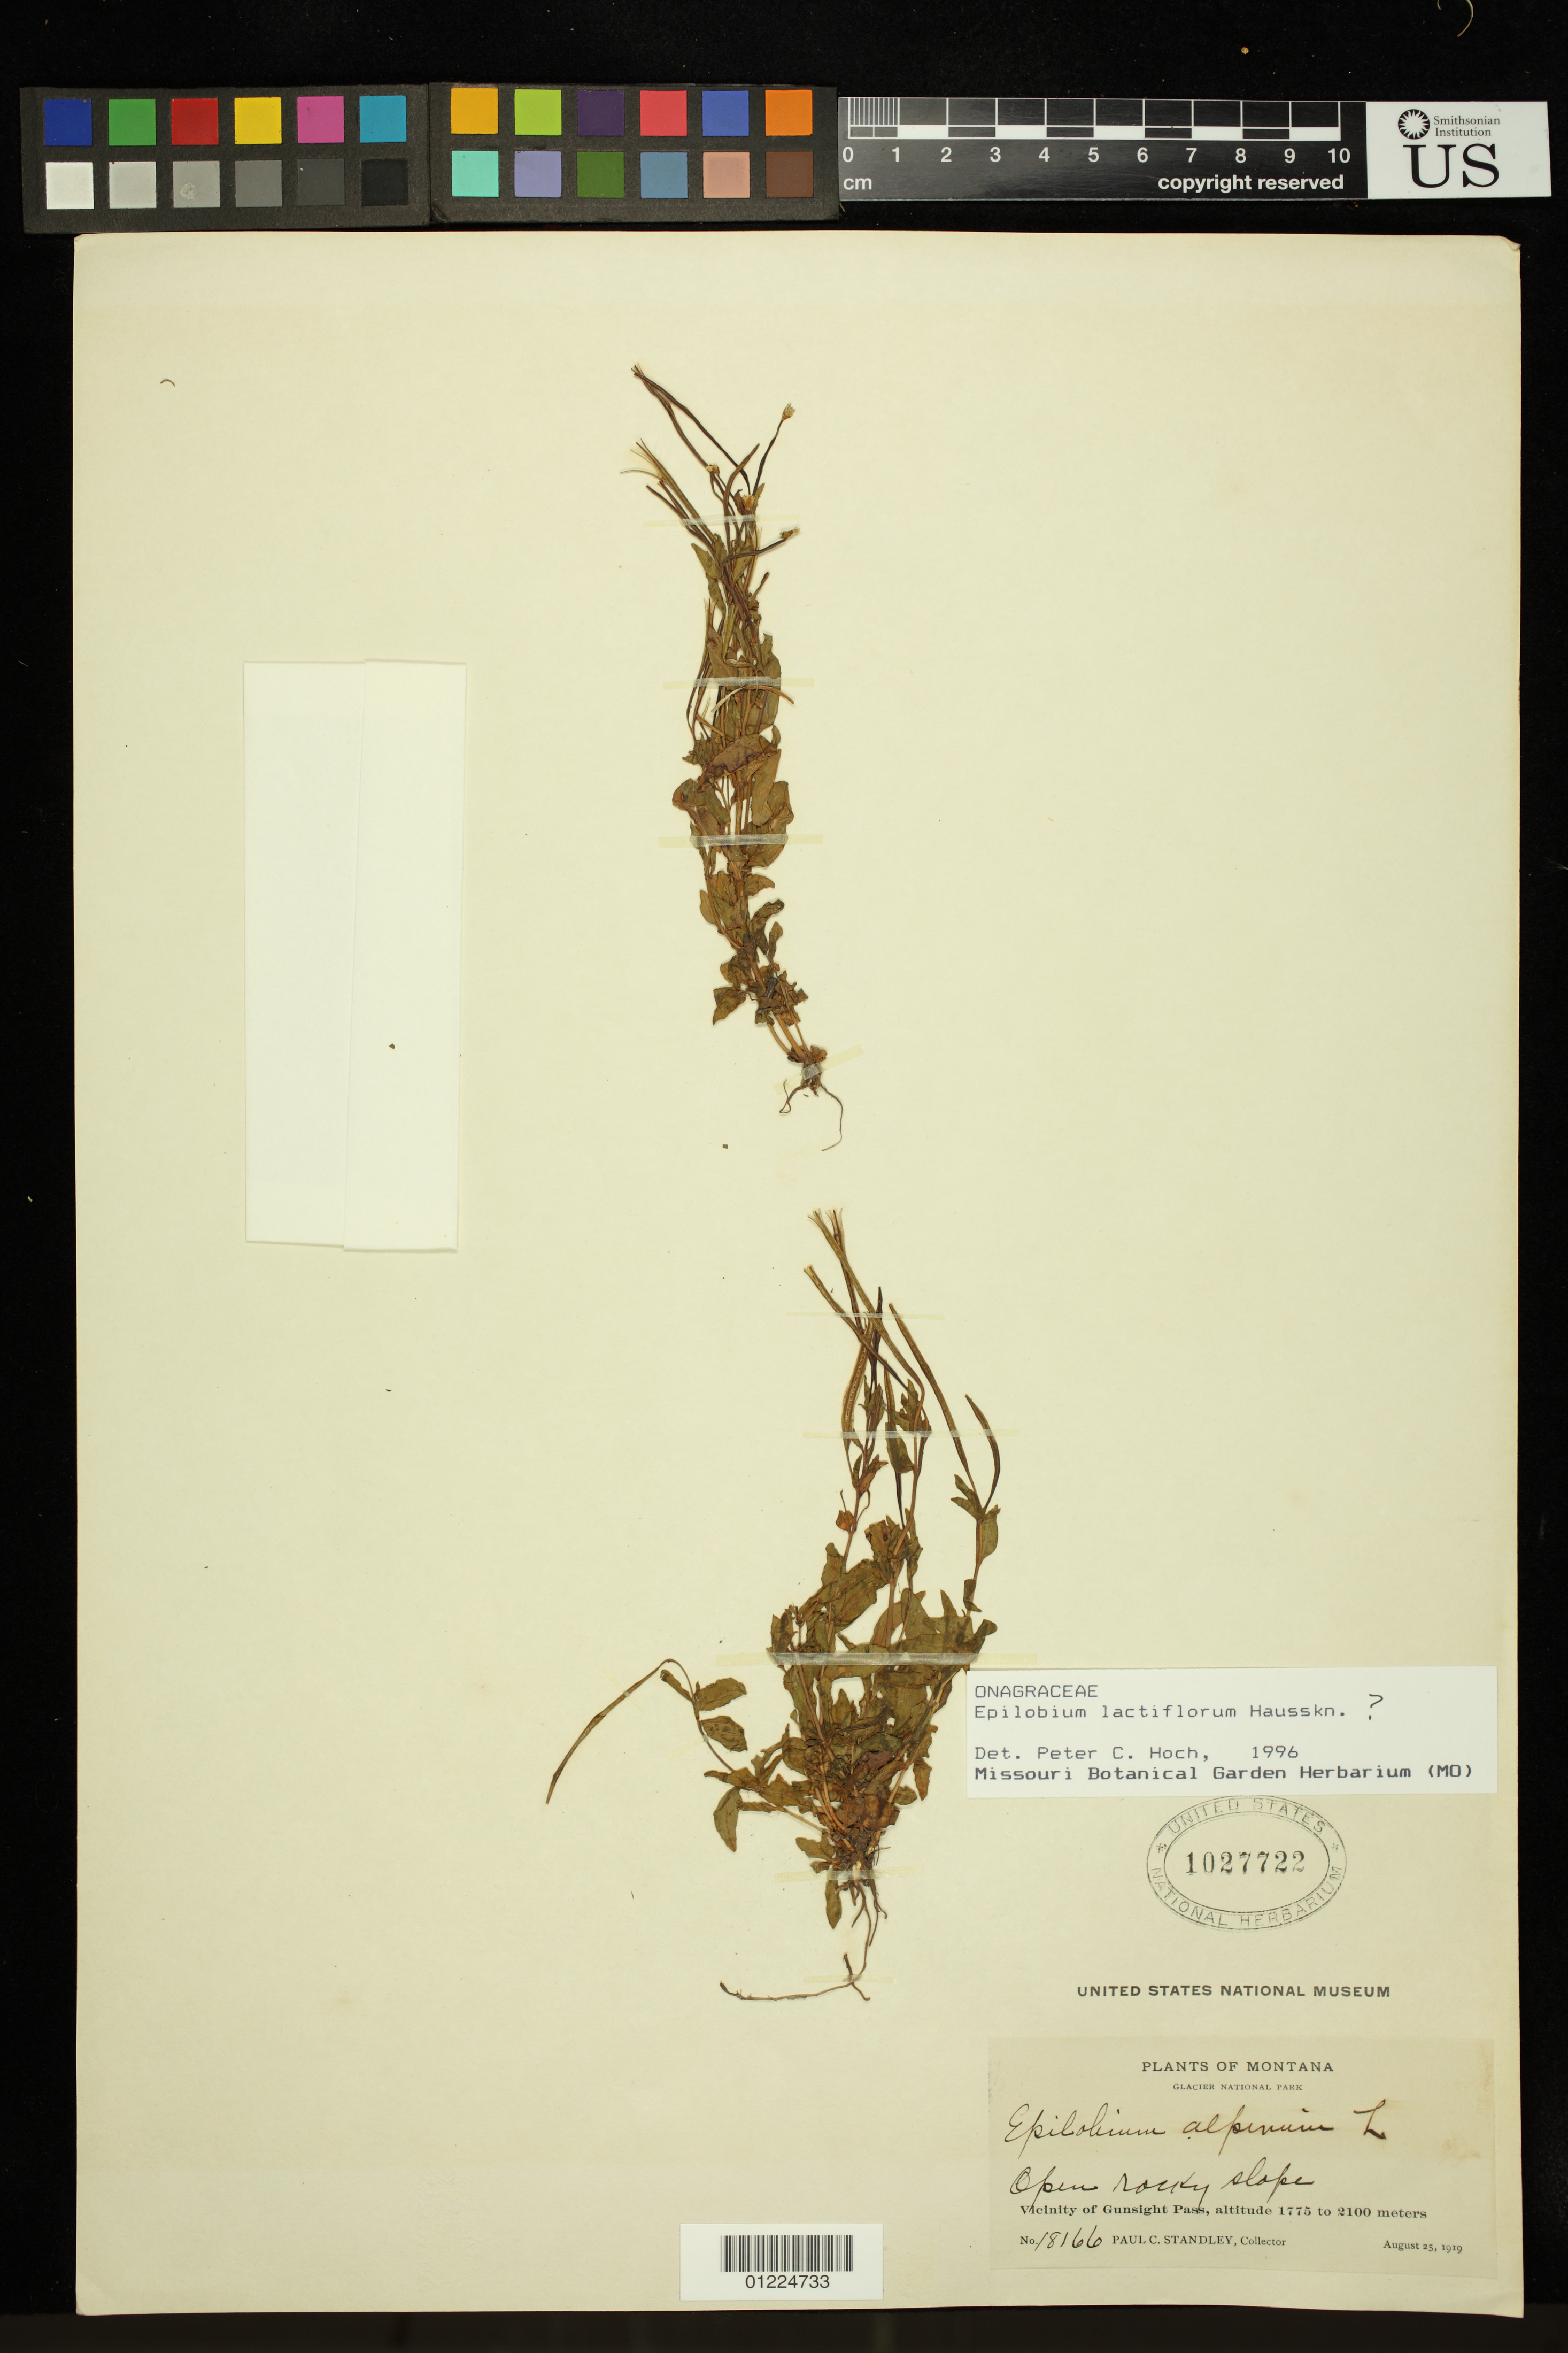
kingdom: Plantae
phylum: Tracheophyta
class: Magnoliopsida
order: Myrtales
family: Onagraceae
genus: Epilobium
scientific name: Epilobium lactiflorum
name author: Hausskn.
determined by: Hoch, P. C.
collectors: P. C. Standley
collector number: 18166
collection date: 1919-08-25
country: United States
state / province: Montana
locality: Vicinity of Gunsight Pass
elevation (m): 1775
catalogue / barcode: US 1027722